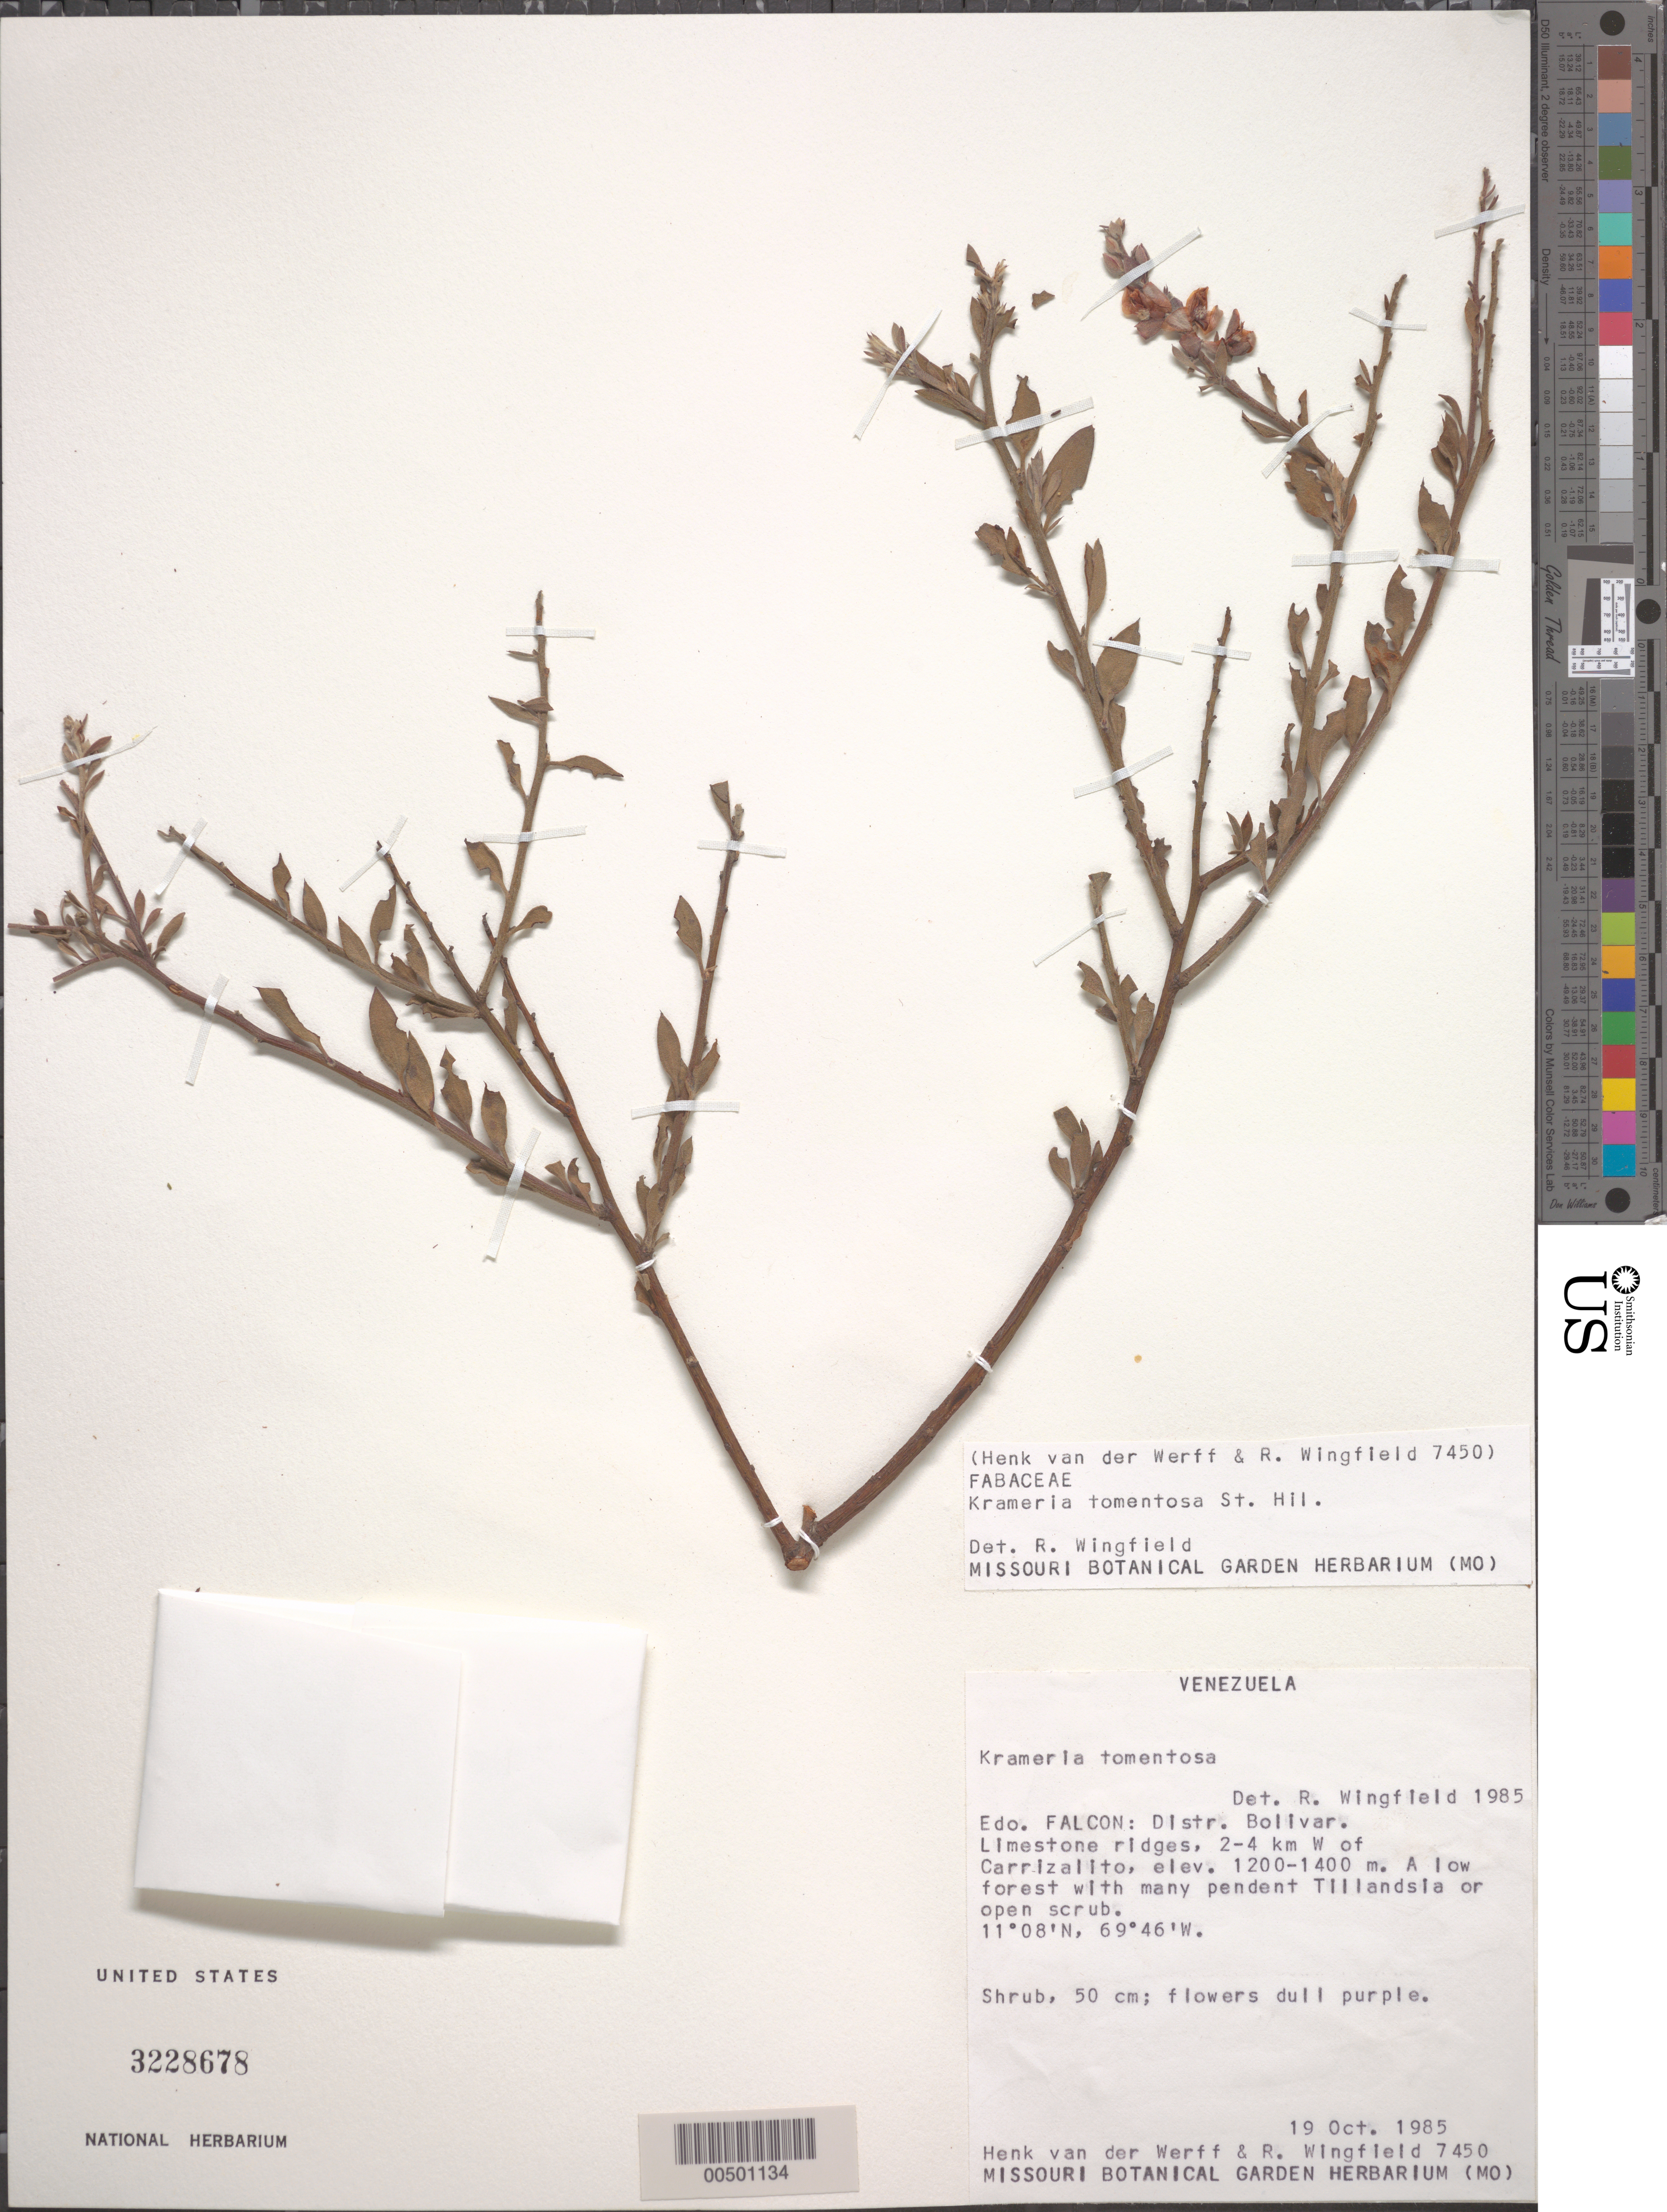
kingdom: Plantae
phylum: Tracheophyta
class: Magnoliopsida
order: Zygophyllales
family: Krameriaceae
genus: Krameria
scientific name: Krameria tomentosa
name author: A. St.-Hil.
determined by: Wingfield, R.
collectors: H. van der Werff & R. Wingfield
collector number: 7450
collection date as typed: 19 Oct 1985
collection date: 1985-10-19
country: Venezuela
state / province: Falcón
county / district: Bolívar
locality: Distr. bolivar; 2 - 4 km w of carrizalto del pueblo de mochima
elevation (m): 1200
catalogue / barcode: US 3228678